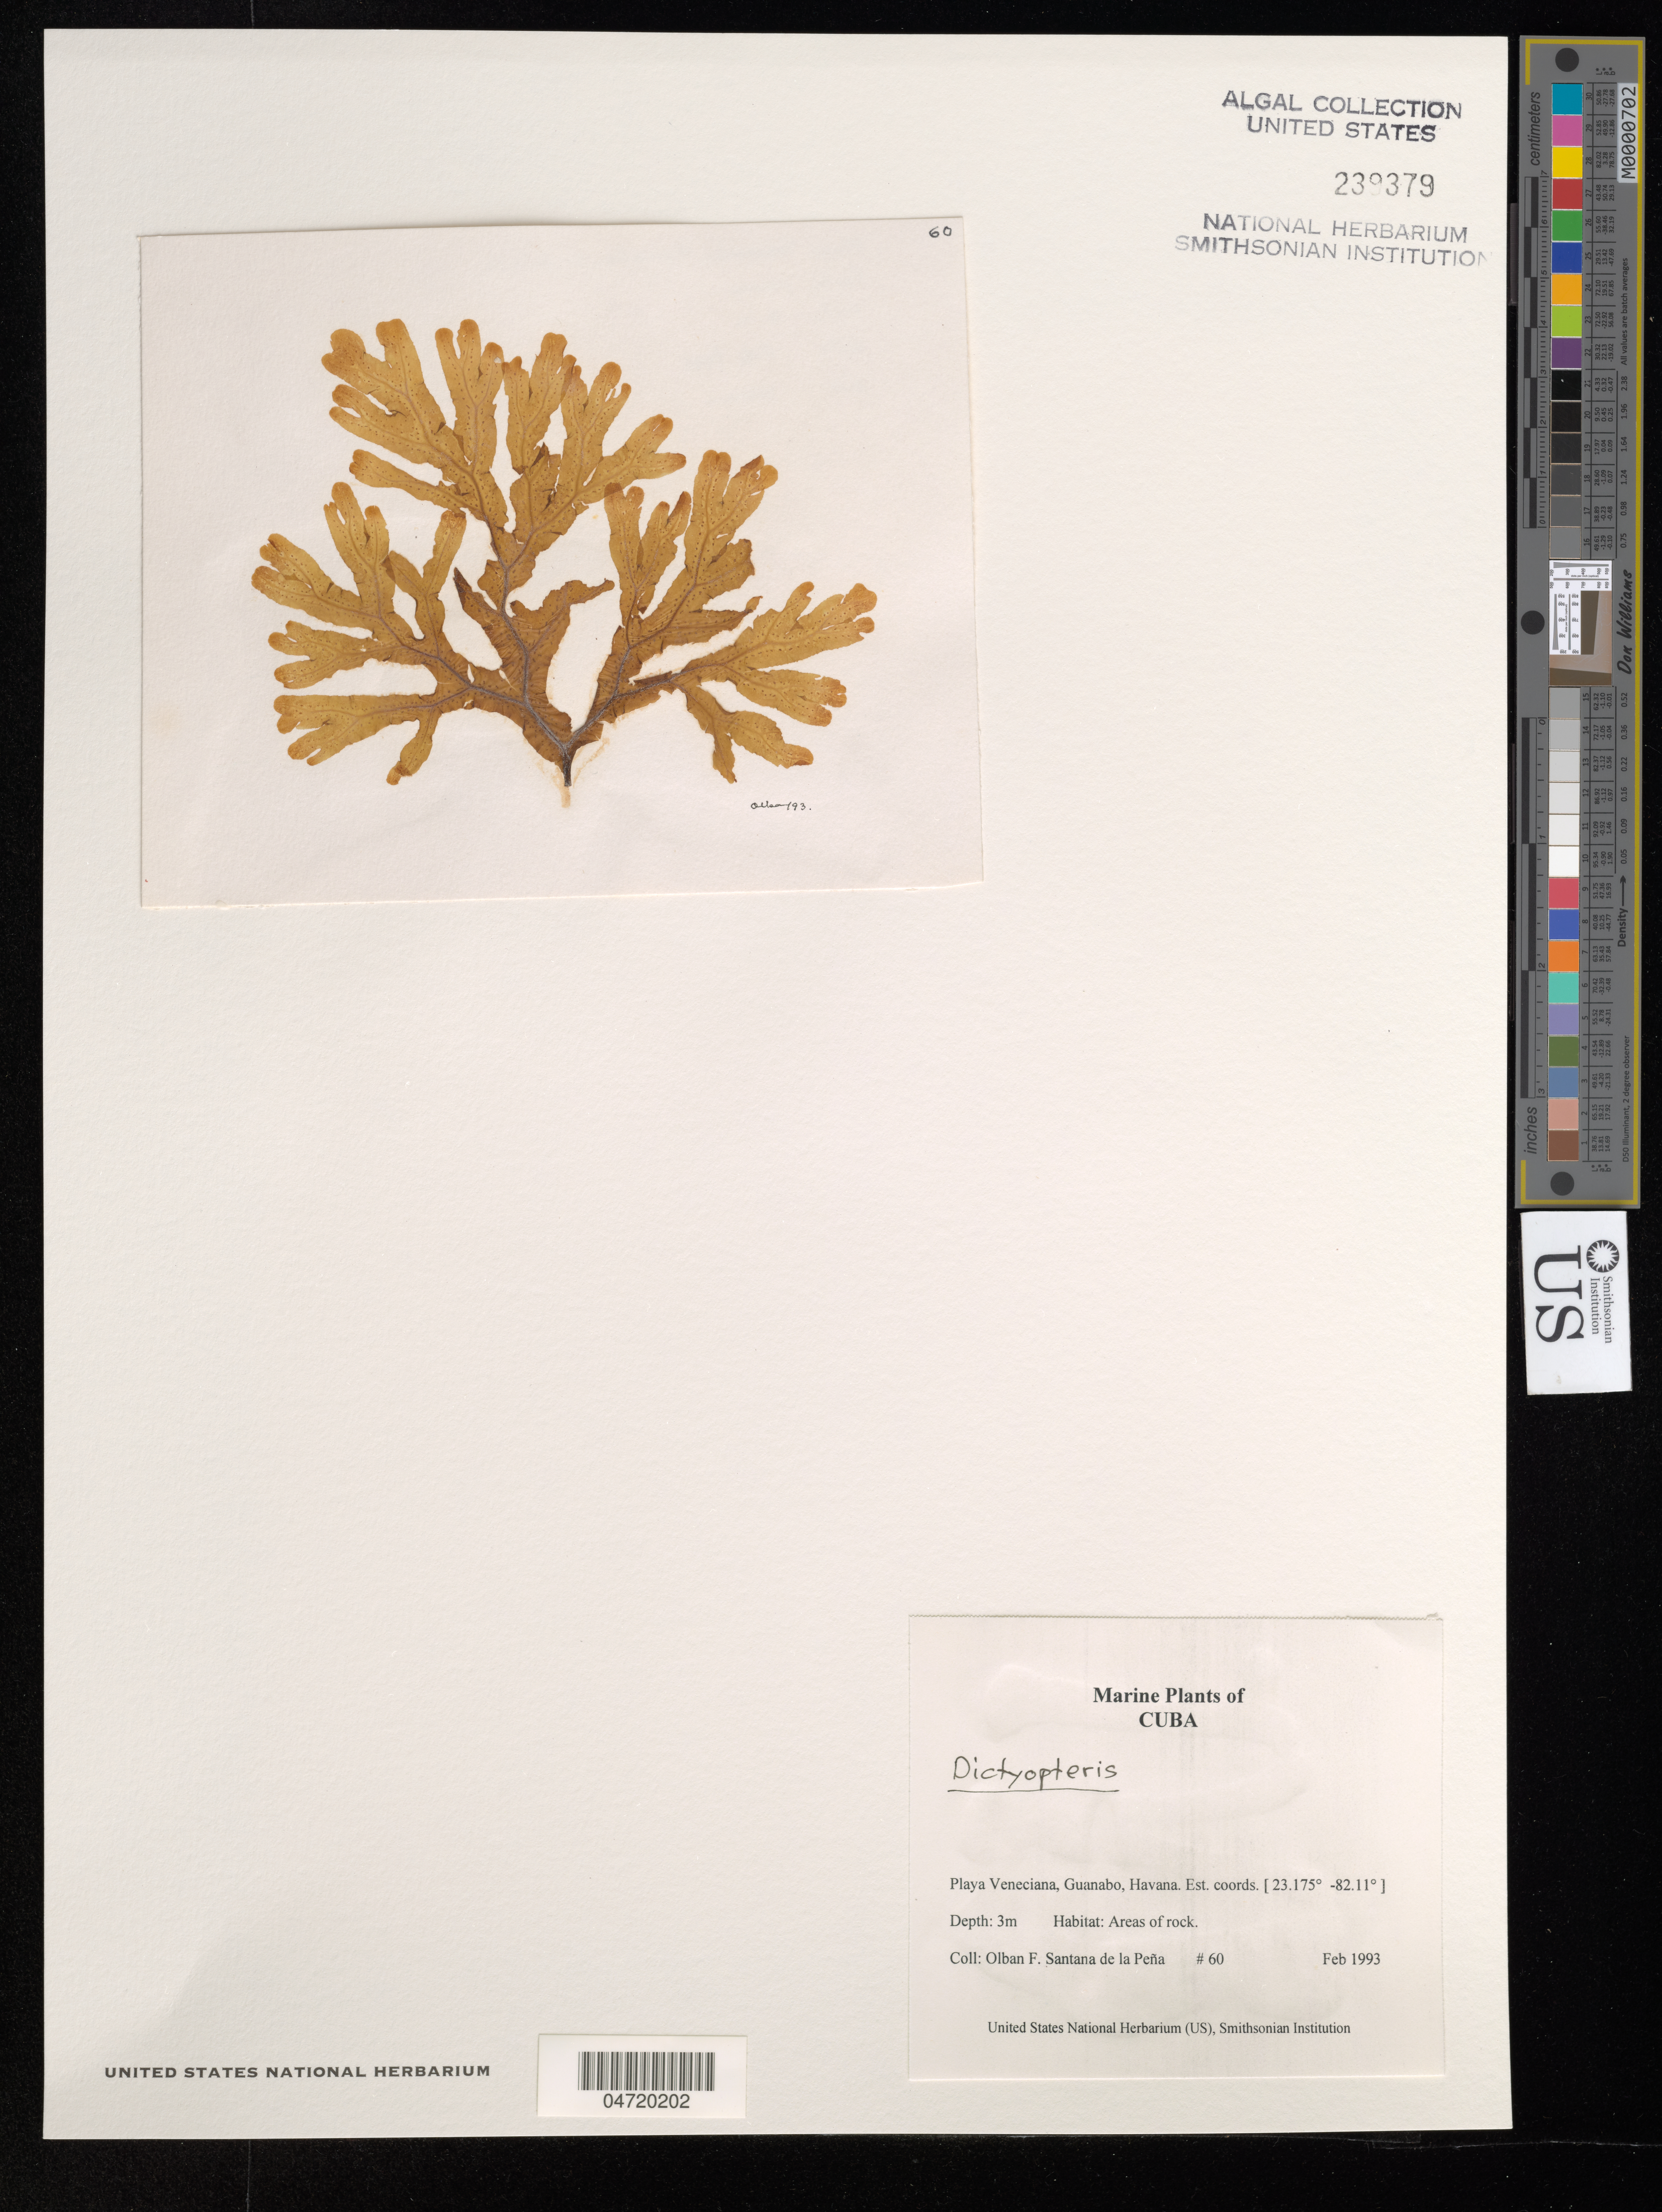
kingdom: Chromista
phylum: Ochrophyta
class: Phaeophyceae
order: Dictyotales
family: Dictyotaceae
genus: Dictyopteris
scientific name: Dictyopteris sp.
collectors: O. Santana de la Peña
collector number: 60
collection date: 1993-02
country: Cuba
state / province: La Habana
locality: Playa Veneciana, Guanabo, Havana.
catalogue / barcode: US 239379